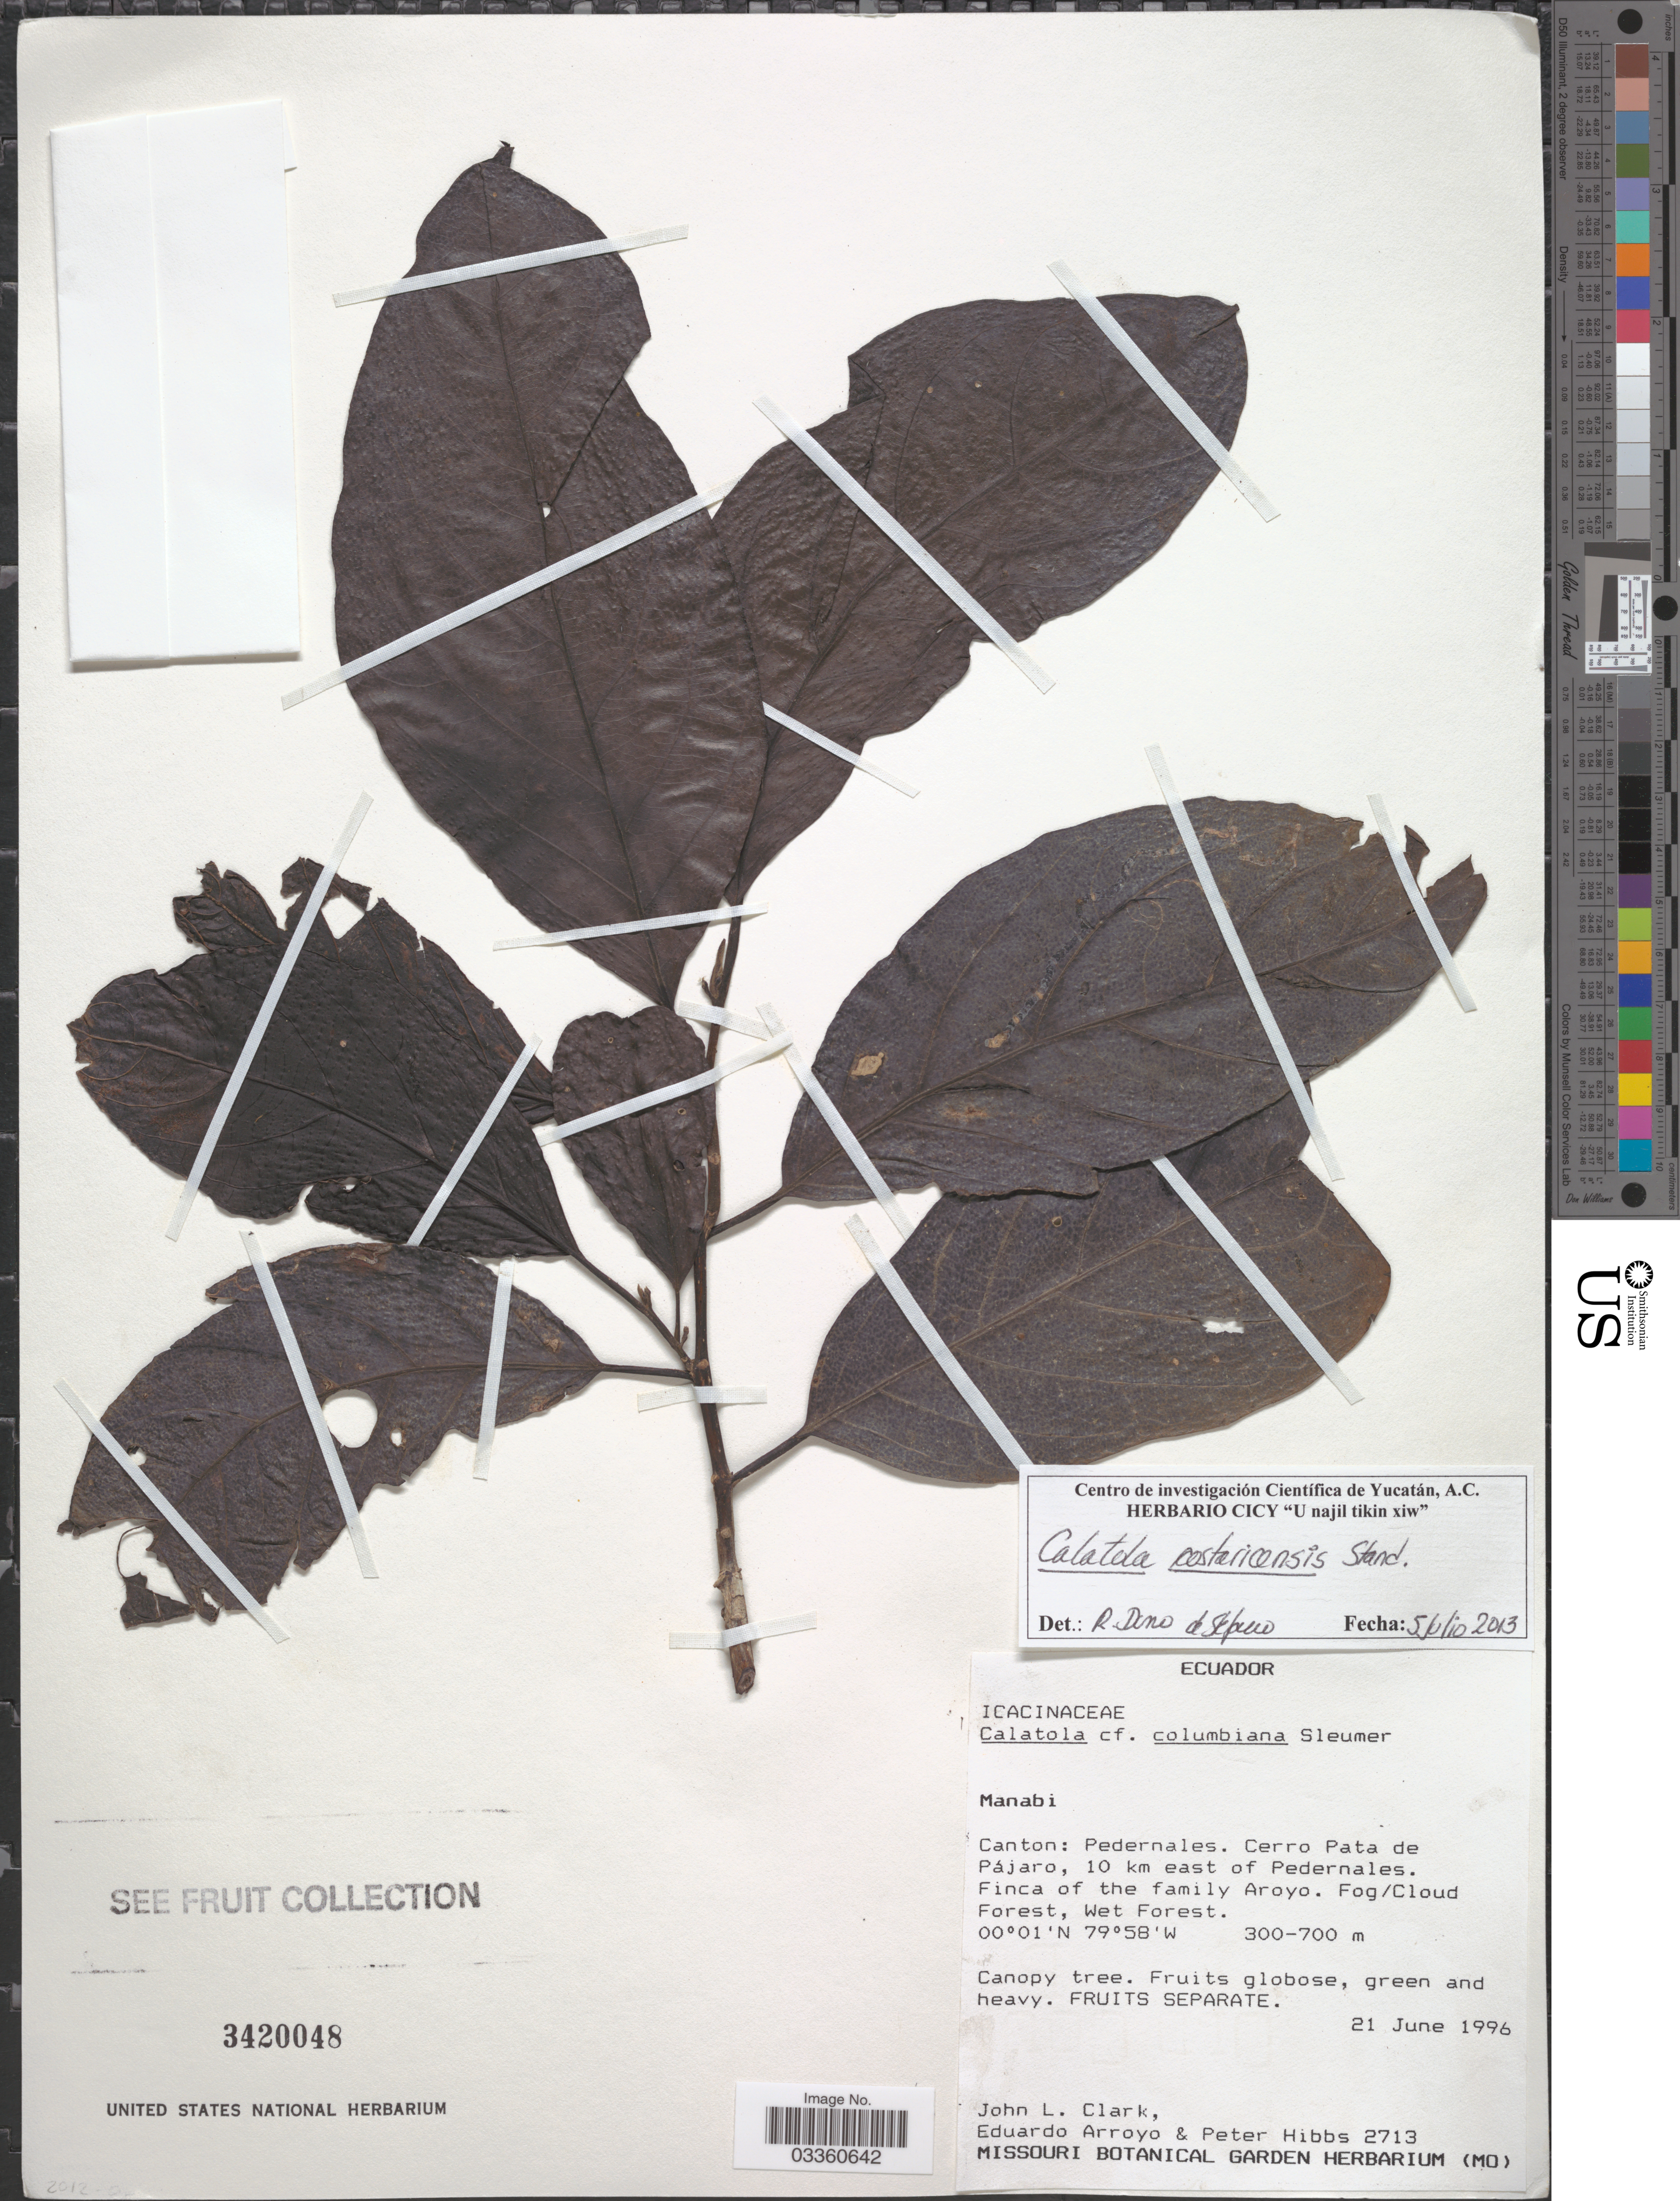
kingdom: Plantae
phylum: Tracheophyta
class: Magnoliopsida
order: Metteniusales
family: Metteniusaceae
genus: Calatola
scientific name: Calatola costaricensis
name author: Standl.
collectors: J. L. Clark, E. Arroyo & P. Hibbs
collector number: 2713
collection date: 1996-06-21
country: Ecuador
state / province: Manabí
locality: Canton: Pedernales. Cerro Pata de Pàjaro, 10 km east of Pedernales. Finca of the family Aroyo.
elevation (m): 300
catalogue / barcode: US 3420048